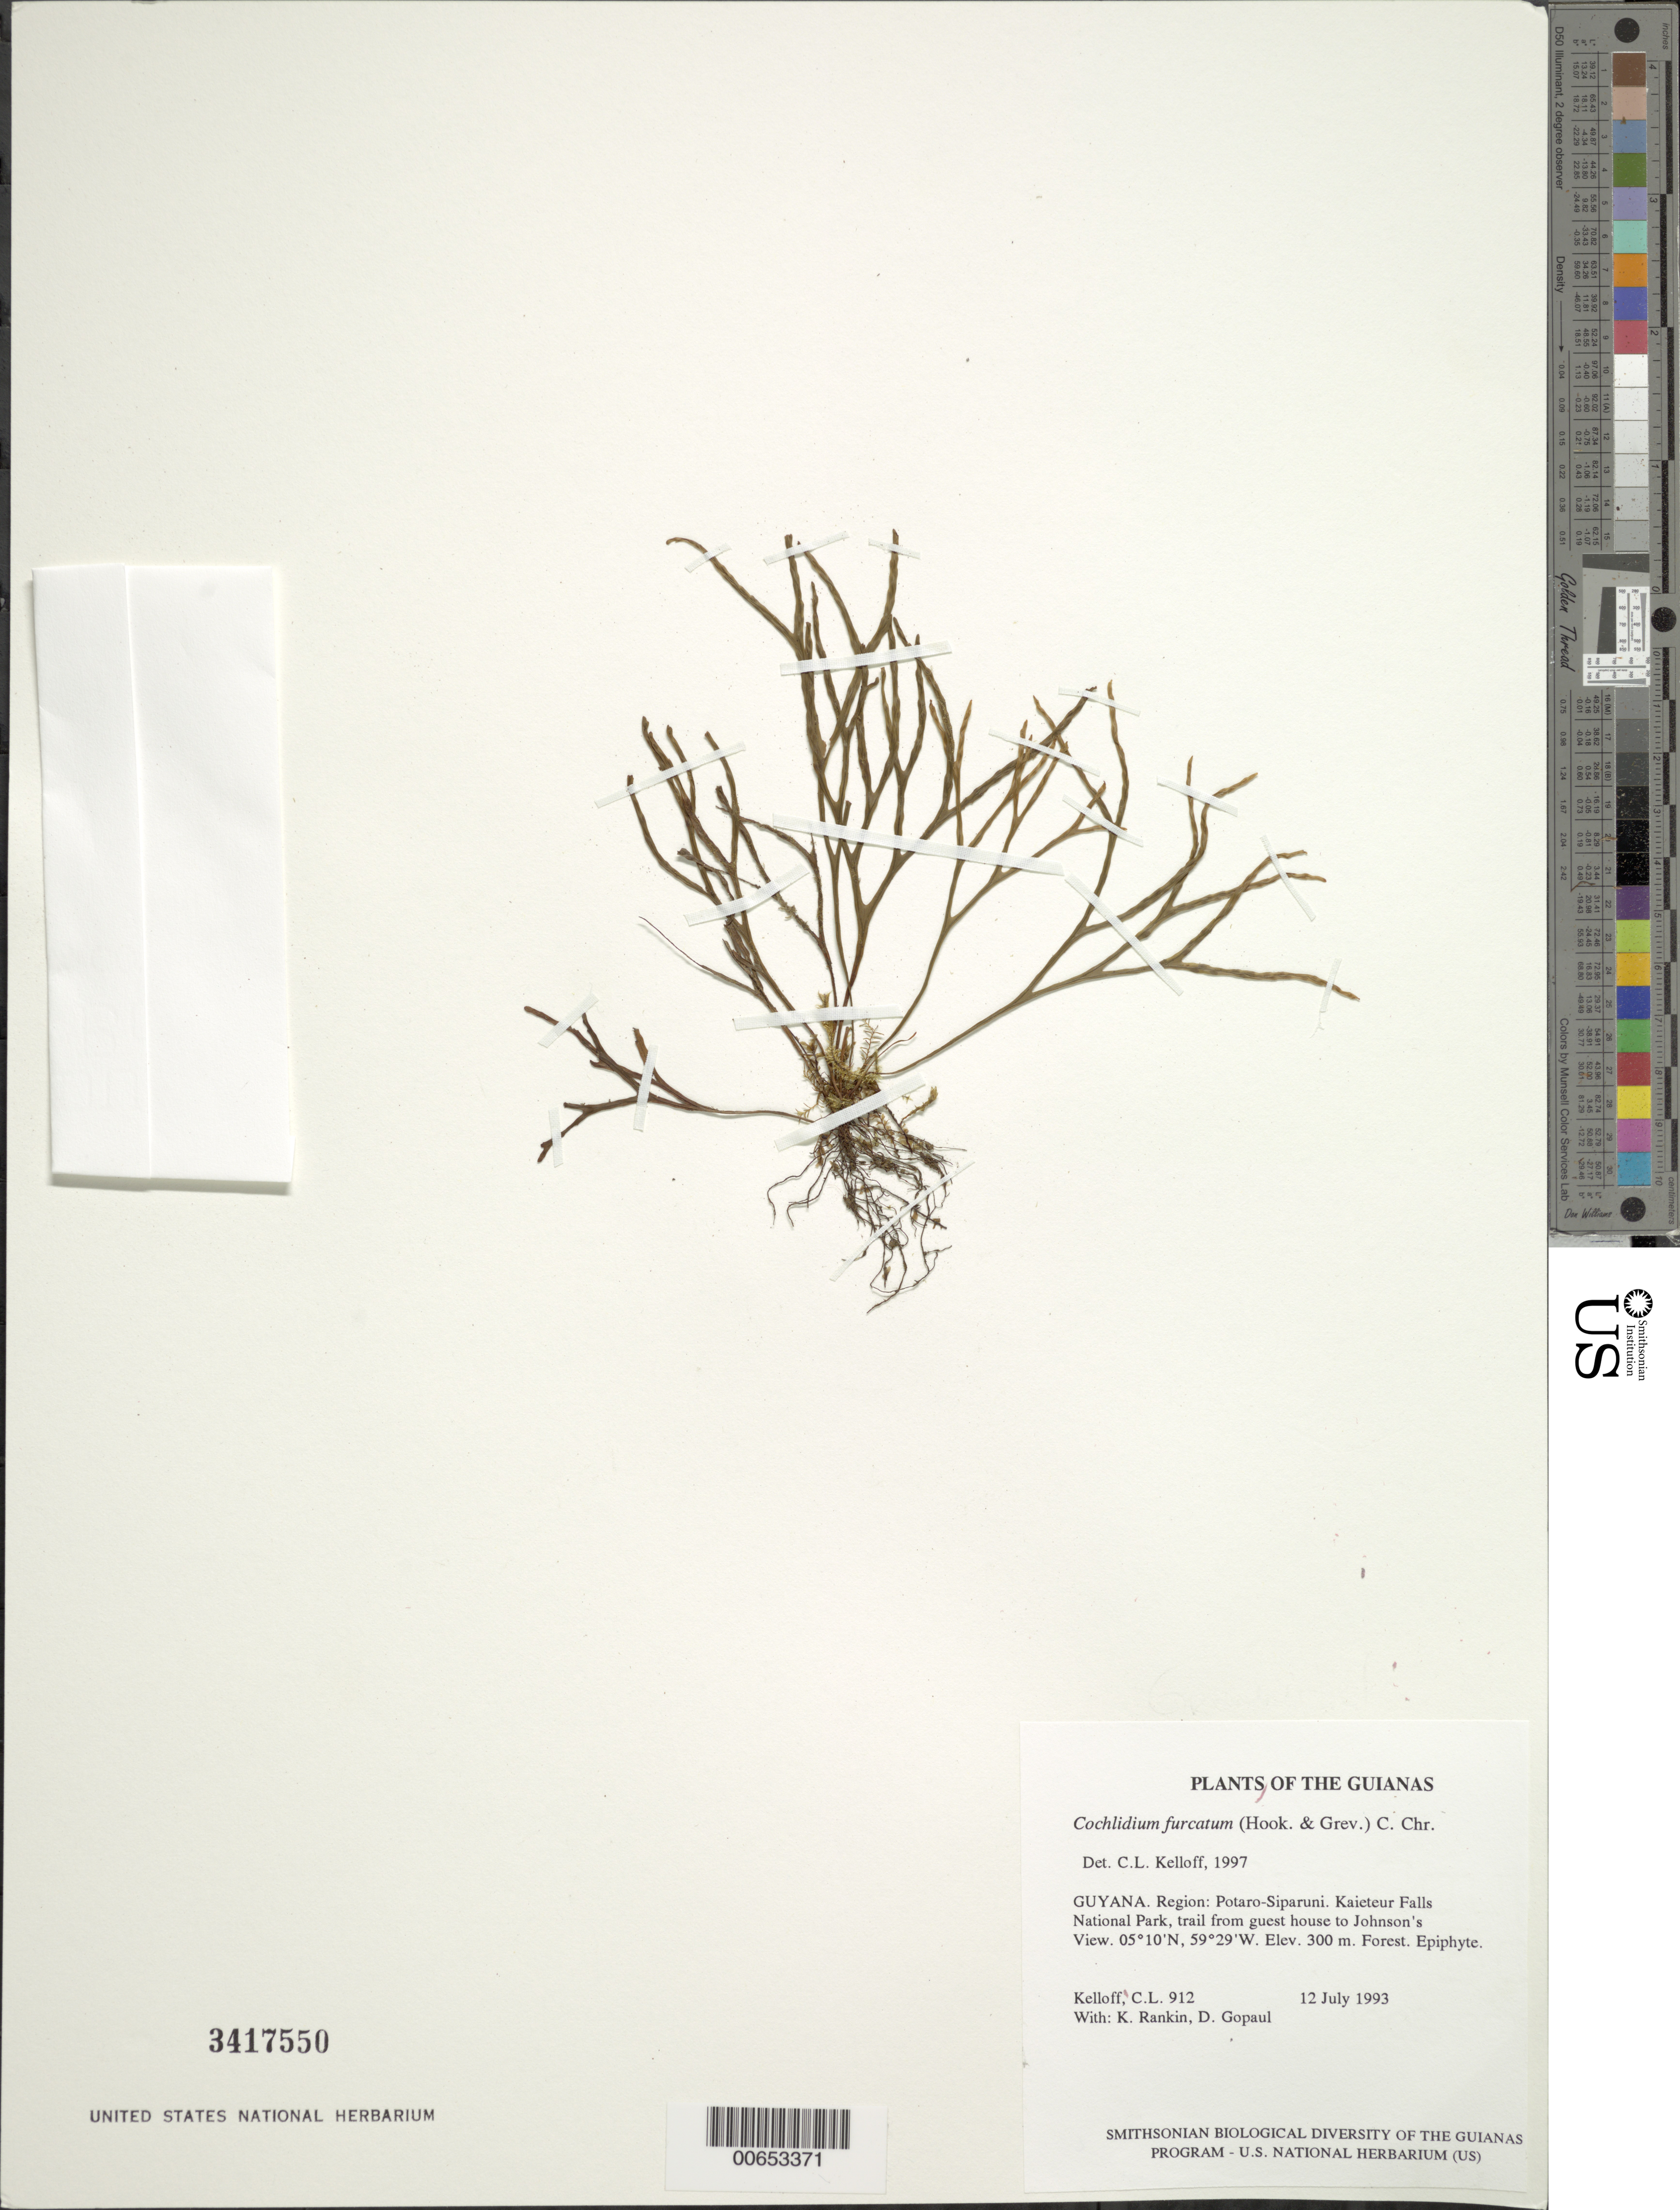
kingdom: Plantae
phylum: Tracheophyta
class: Polypodiopsida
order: Polypodiales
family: Polypodiaceae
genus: Cochlidium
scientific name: Cochlidium furcatum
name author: (Hook. & Grev.) C. Chr.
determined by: Kelloff, Carol L., (US), Smithsonian Institution - National Museum of Natural History (UNITED STATES)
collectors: C. L. Kelloff, K. Rankin & D. Gopaul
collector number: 912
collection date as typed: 12 July 1993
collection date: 1993-07-12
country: Guyana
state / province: Potaro-Siparuni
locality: Kaieteur Falls National Park, trail from guest house to Johnson's View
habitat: Forest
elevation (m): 300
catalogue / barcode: US 3417550